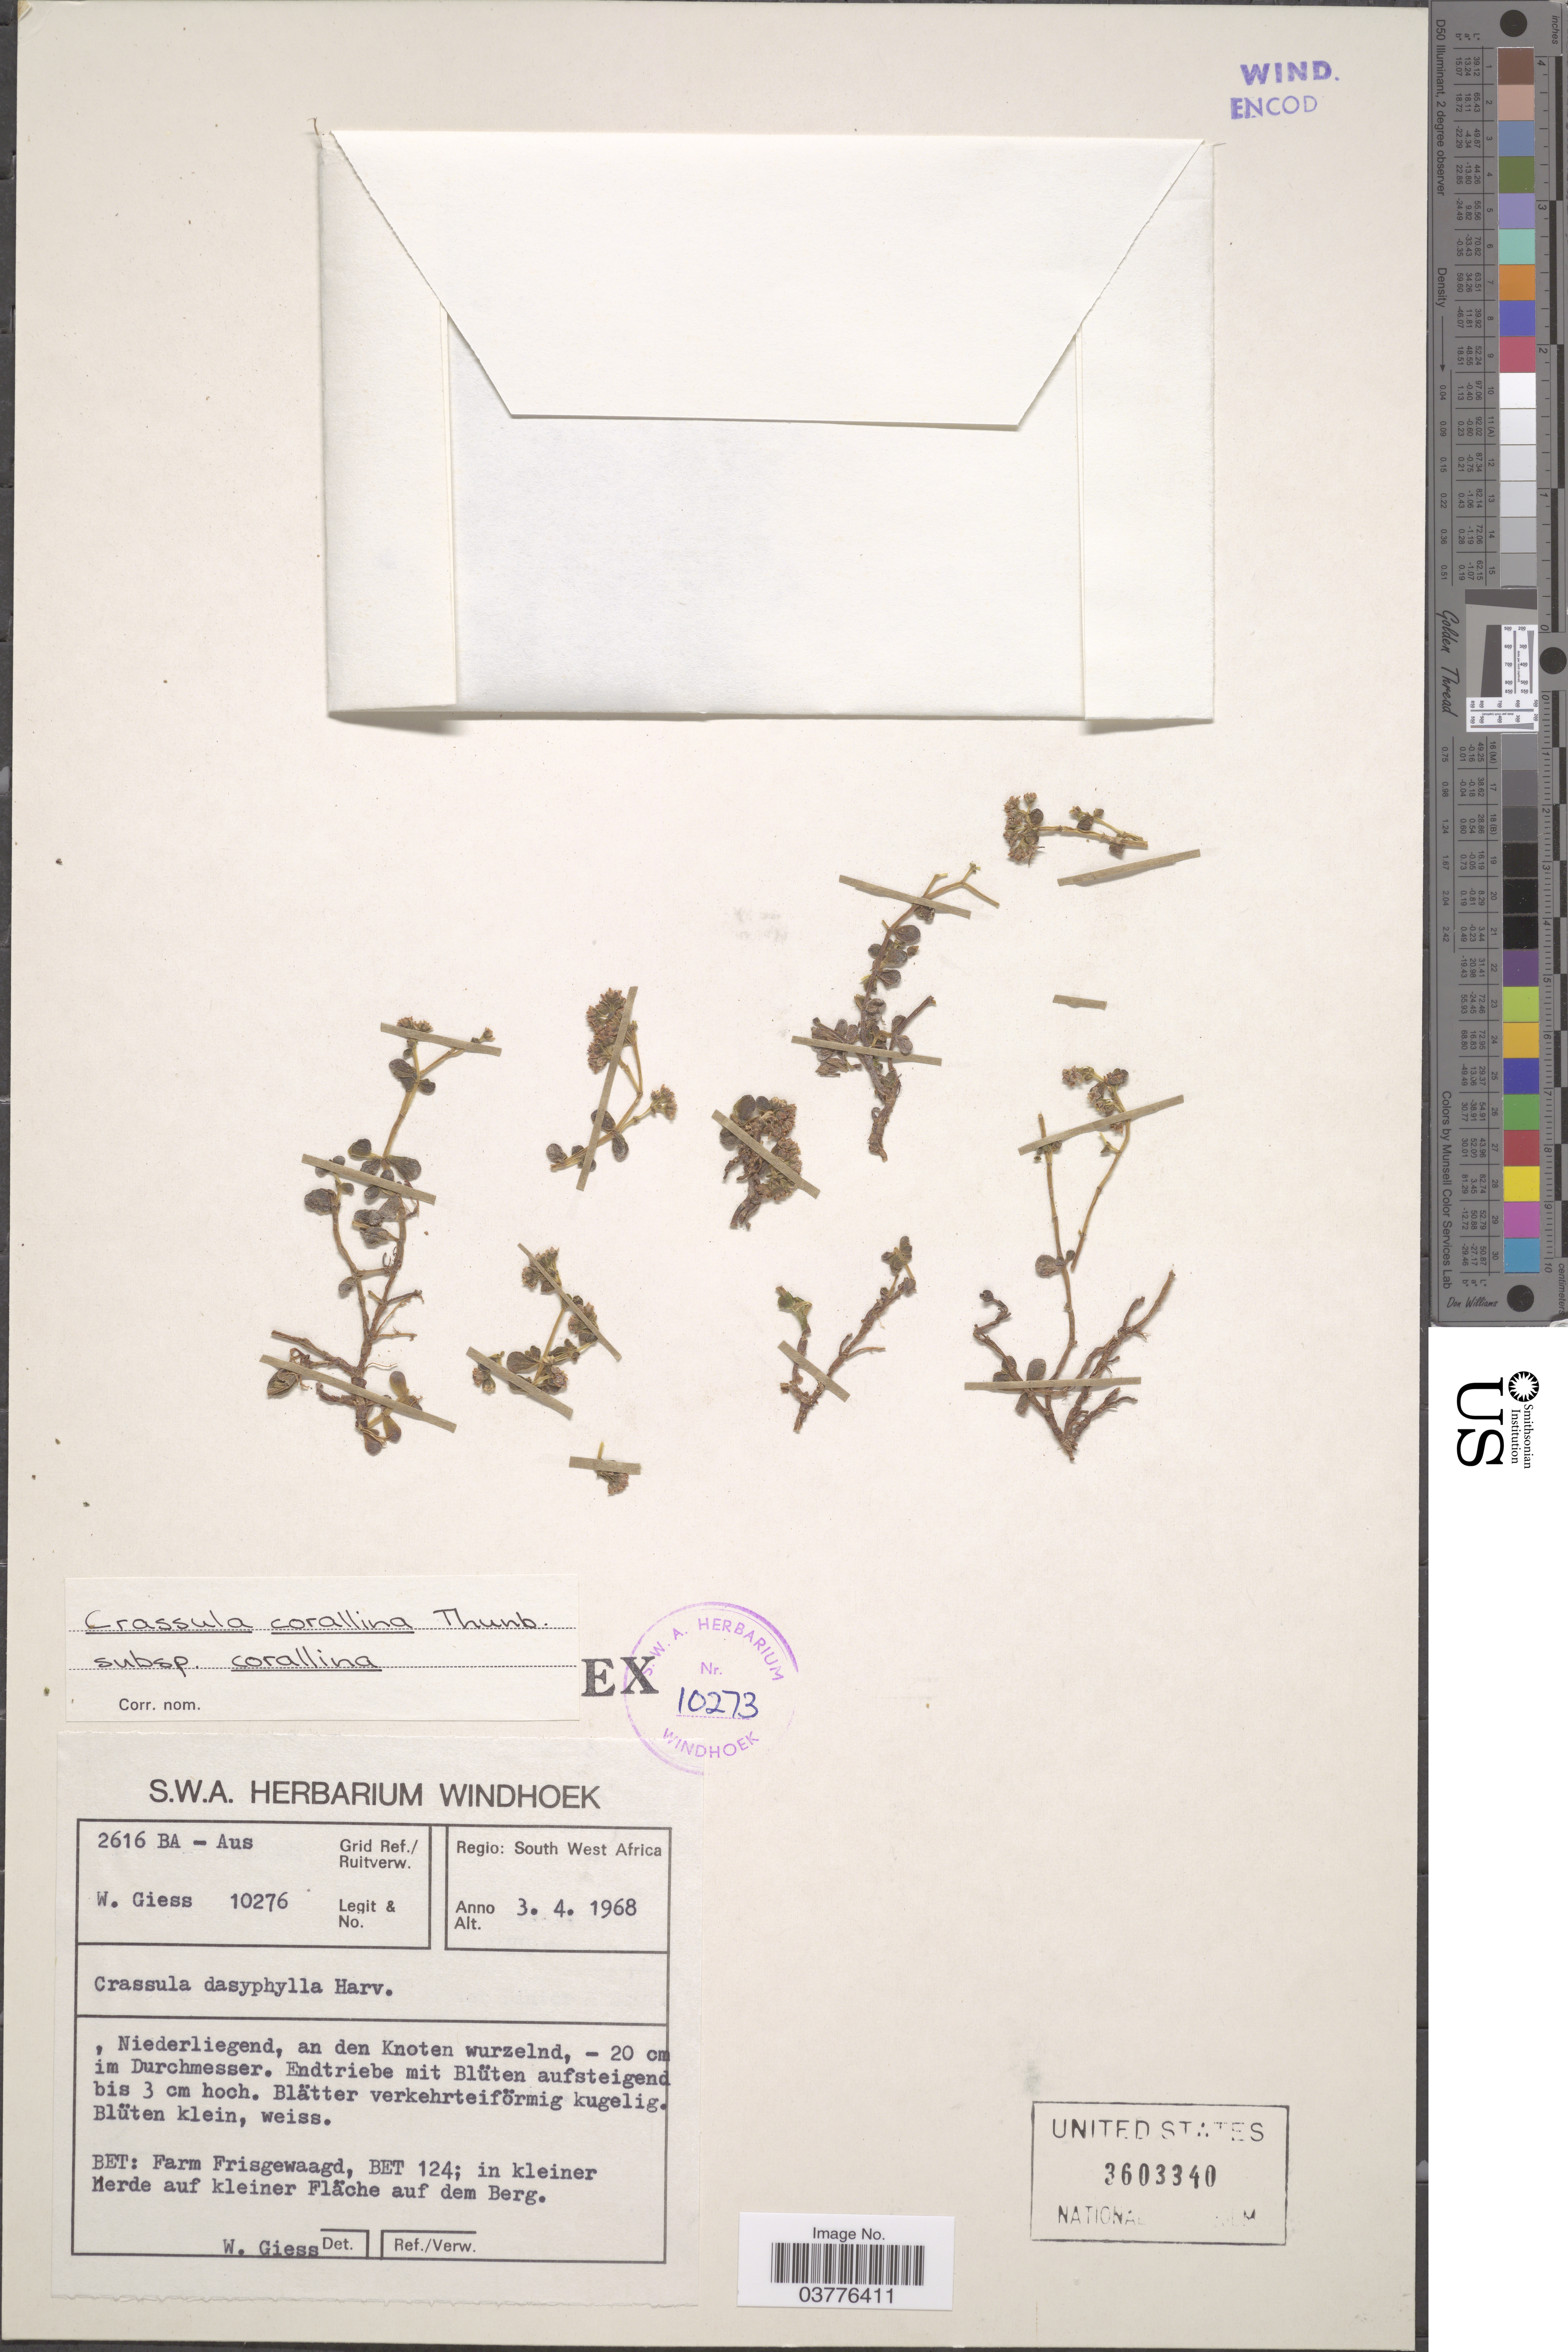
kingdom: Plantae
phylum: Tracheophyta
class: Magnoliopsida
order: Saxifragales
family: Crassulaceae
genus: Crassula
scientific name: Crassula corallina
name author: L. f.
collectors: W. Giess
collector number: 10276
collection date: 1968-04-03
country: Namibia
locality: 2616 BA - Aus Grid Ref./Ruitverw. Regio: South West Africa. Niederliegend, an den Knoten wurzelnd.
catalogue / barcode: US 3603340